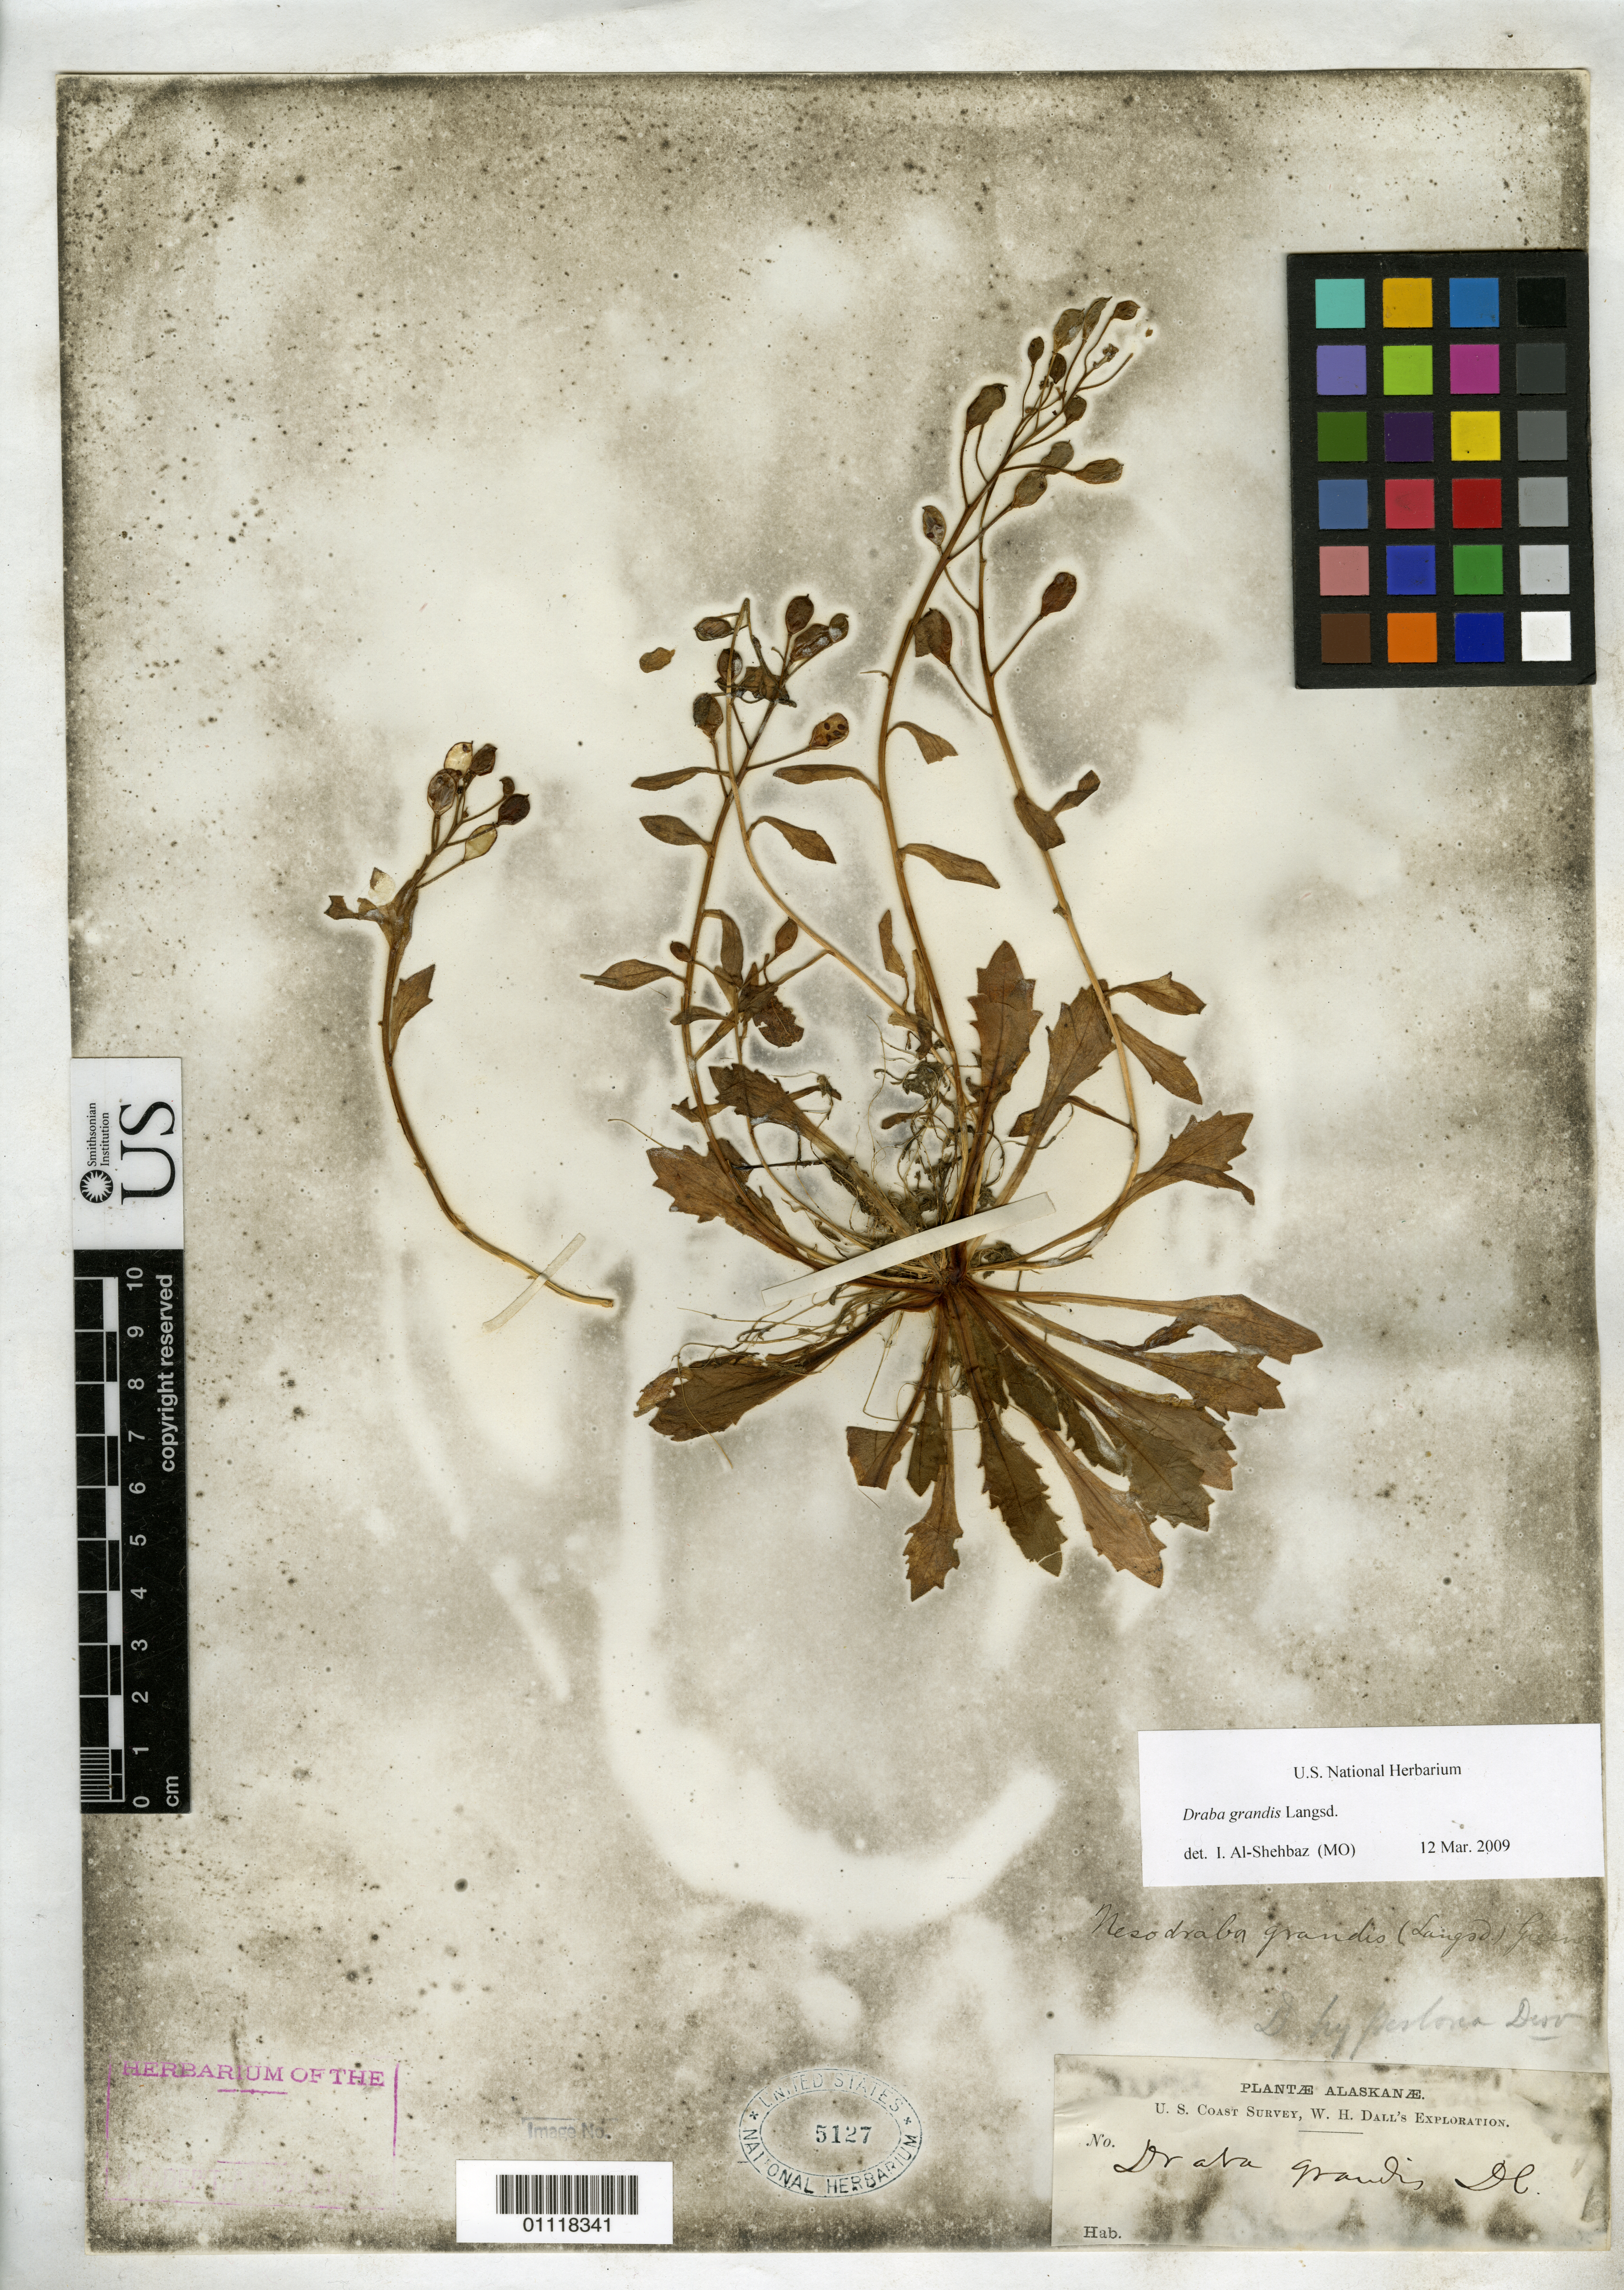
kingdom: Plantae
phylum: Tracheophyta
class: Magnoliopsida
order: Brassicales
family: Brassicaceae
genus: Draba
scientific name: Draba grandis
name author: Langsd. ex DC.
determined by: Al-Shehbaz, I. A., (MO), Missouri Botanical Garden (UNITED STATES)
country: United States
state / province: Alaska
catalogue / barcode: US 5127